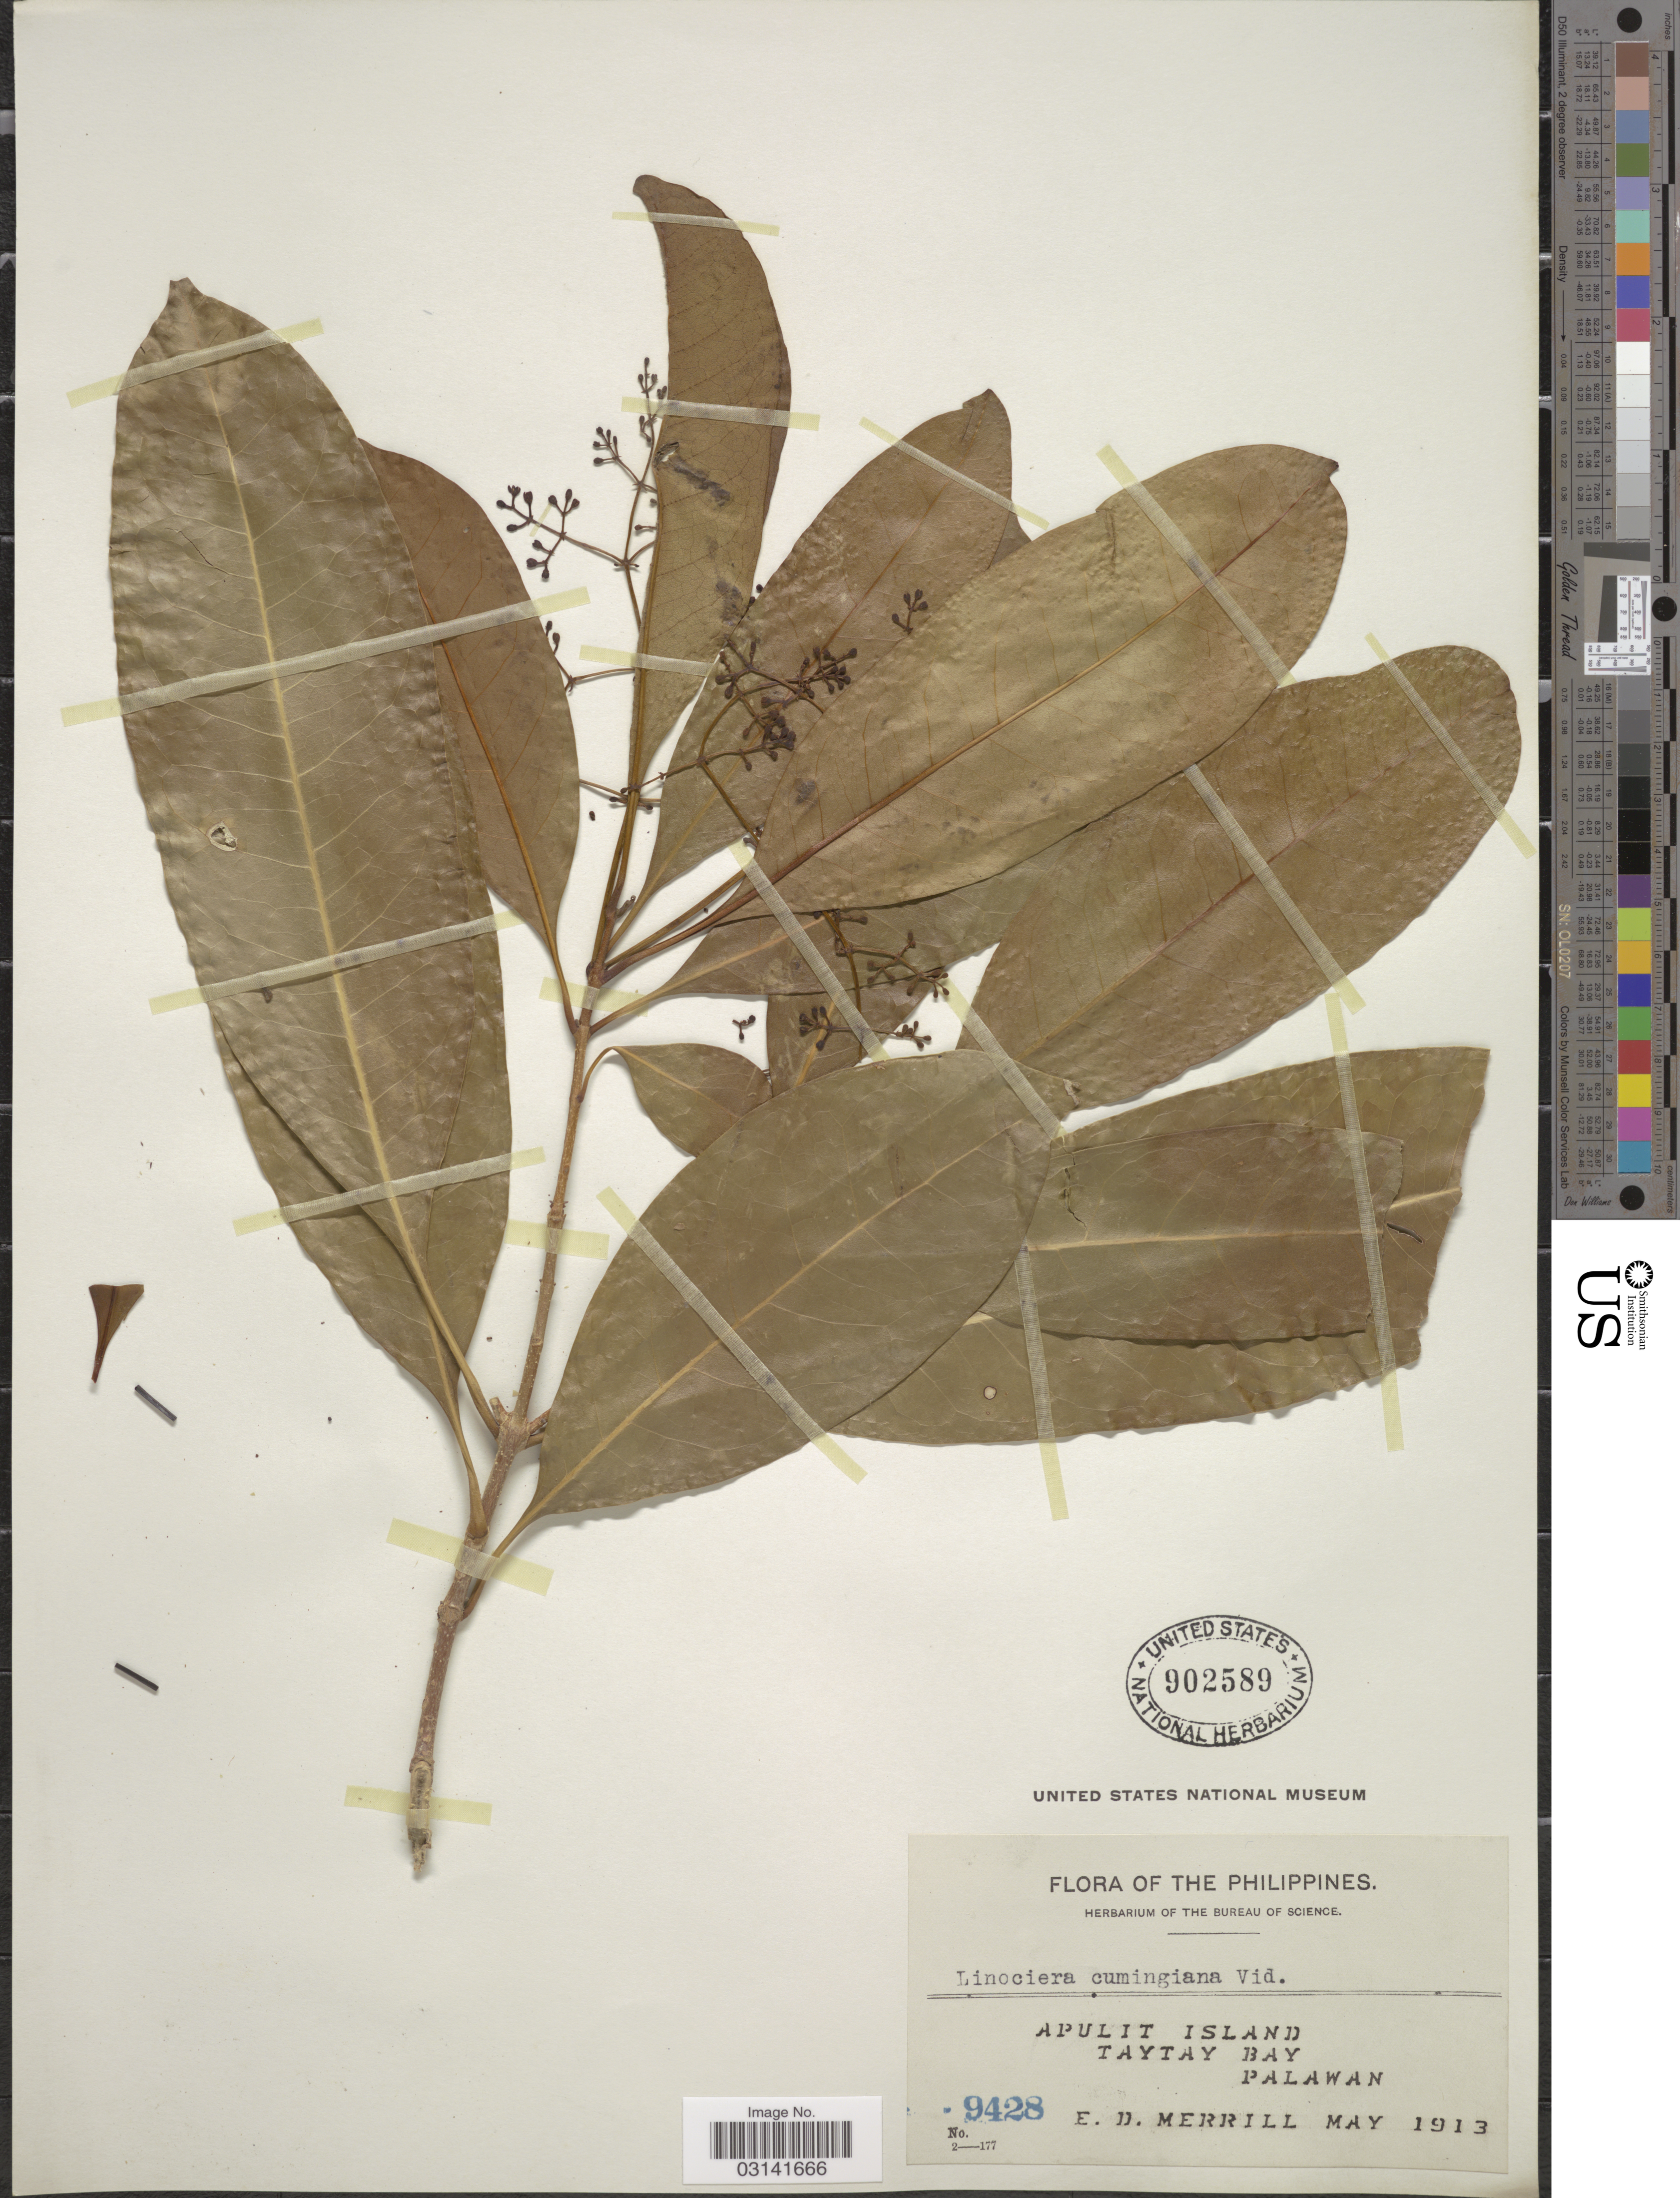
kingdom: Plantae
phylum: Tracheophyta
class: Magnoliopsida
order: Lamiales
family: Oleaceae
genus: Chionanthus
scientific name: Chionanthus ramiflorus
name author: Roxb.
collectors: E. D. Merrill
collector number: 9428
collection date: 1913-05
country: Philippines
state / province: Mimaropa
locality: Apulit Island. Taytay Bay. Palawan.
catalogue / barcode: US 902589